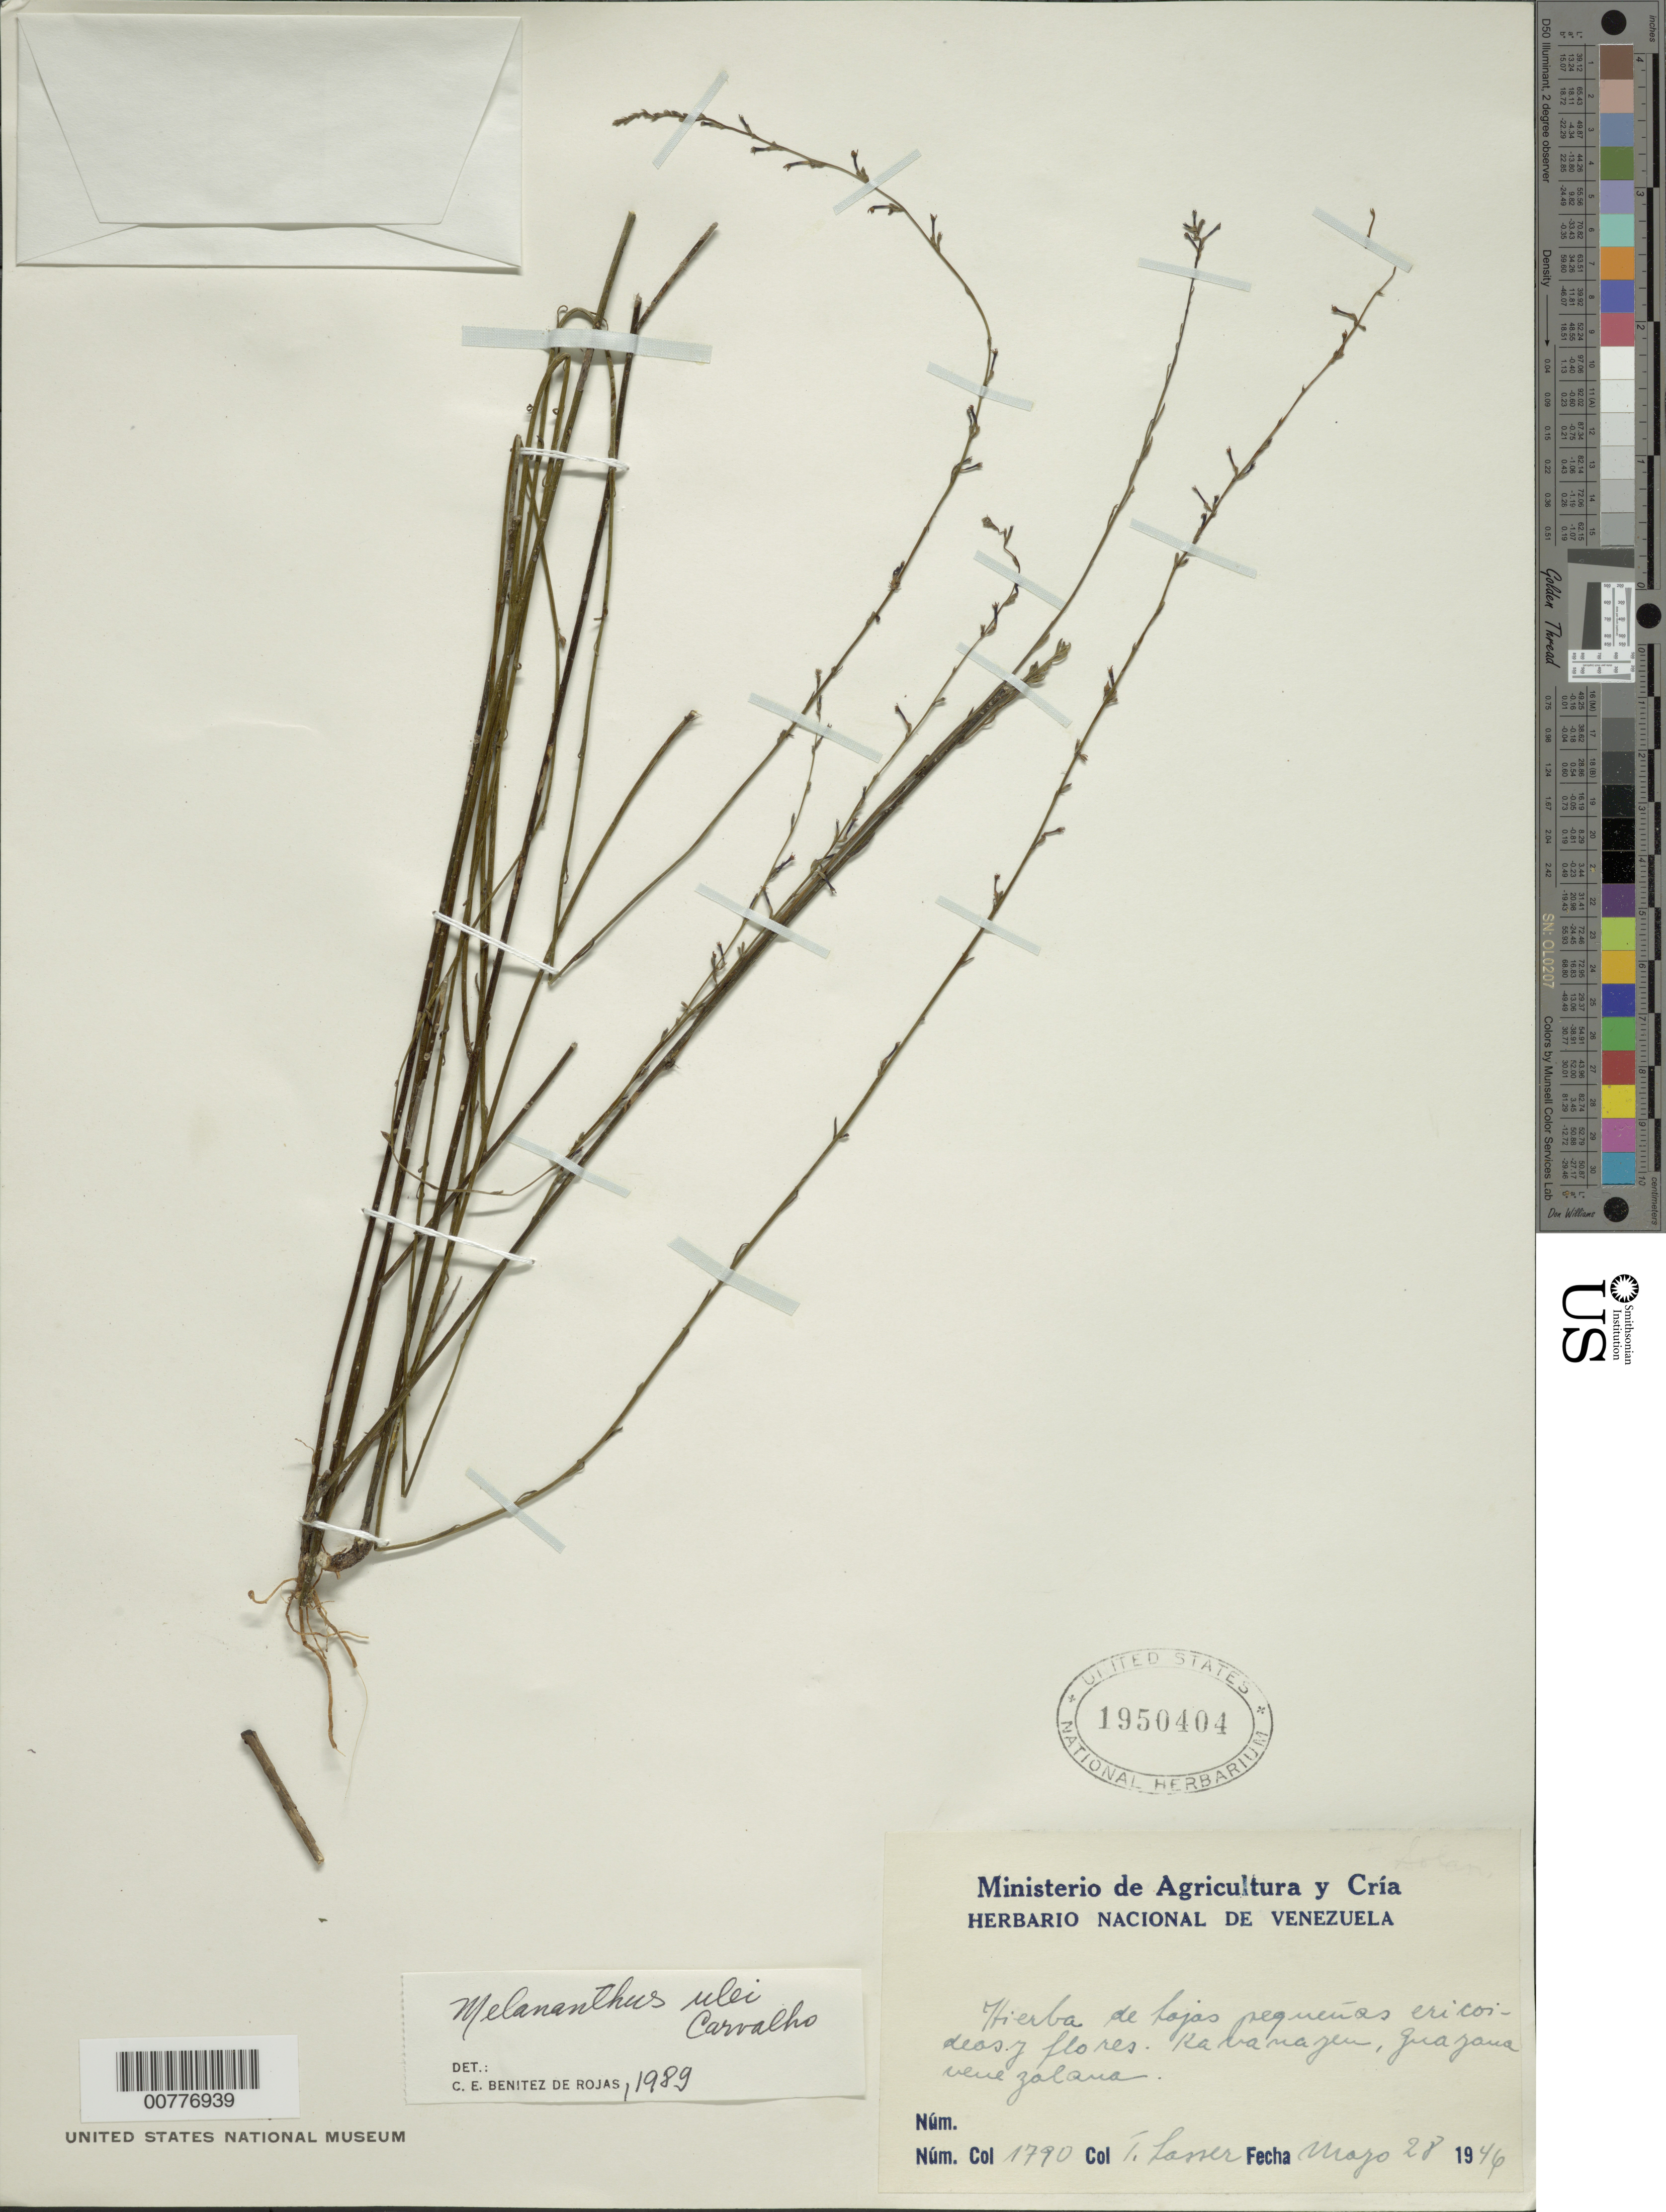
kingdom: Plantae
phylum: Tracheophyta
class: Magnoliopsida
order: Solanales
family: Solanaceae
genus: Melananthus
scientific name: Melananthus ulei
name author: Carvalho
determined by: Benítez, C. E.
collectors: T. Lasser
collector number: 1790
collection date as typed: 28-May-46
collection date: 1946-05-28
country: Venezuela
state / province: Bolívar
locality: Kavanayén, Guayana Venezolana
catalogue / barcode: US 1950404